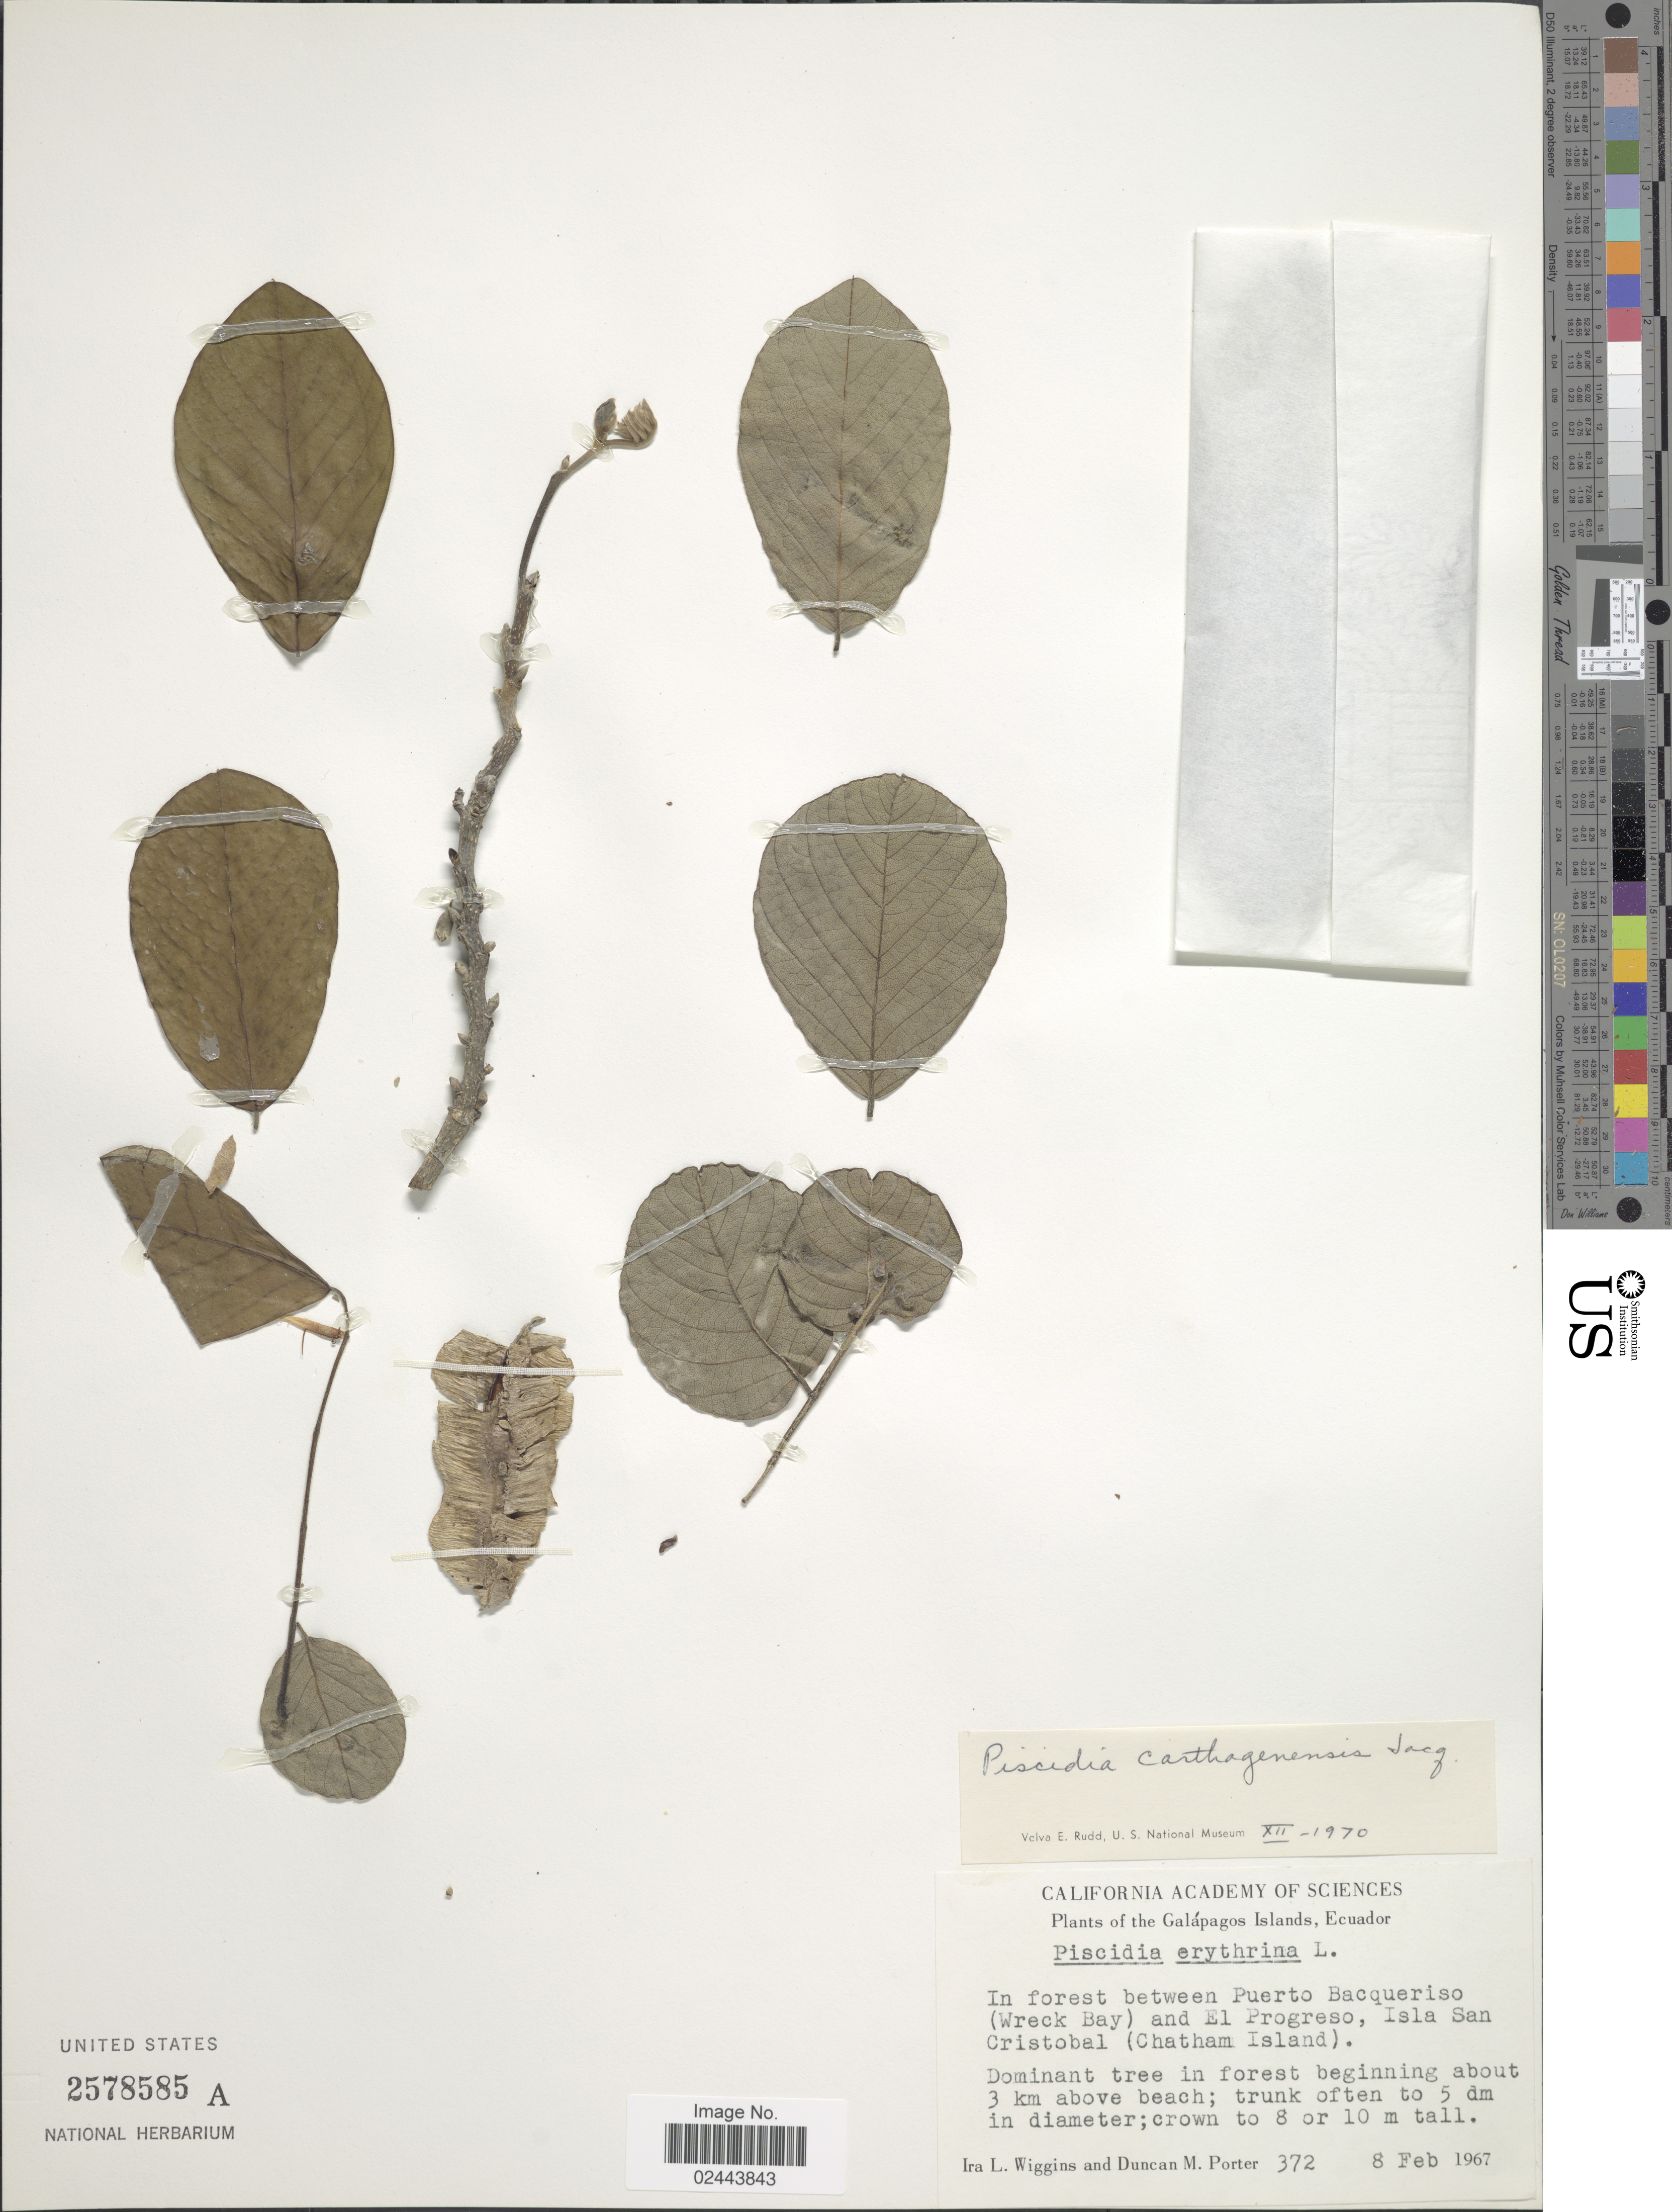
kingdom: Plantae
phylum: Tracheophyta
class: Magnoliopsida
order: Fabales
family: Fabaceae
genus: Piscidia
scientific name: Piscidia carthagenensis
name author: Jacq.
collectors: I. L. Wiggins & D. Porter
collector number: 372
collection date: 1967-02-08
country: Ecuador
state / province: Colón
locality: The Galapagos Islands, between Puerto Bacqueriso (Wreck Bay) and El Progreso, Isla San Cristobal (Chatham Island) in forest beginning about 3 km above beach.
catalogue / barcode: US 2578585A